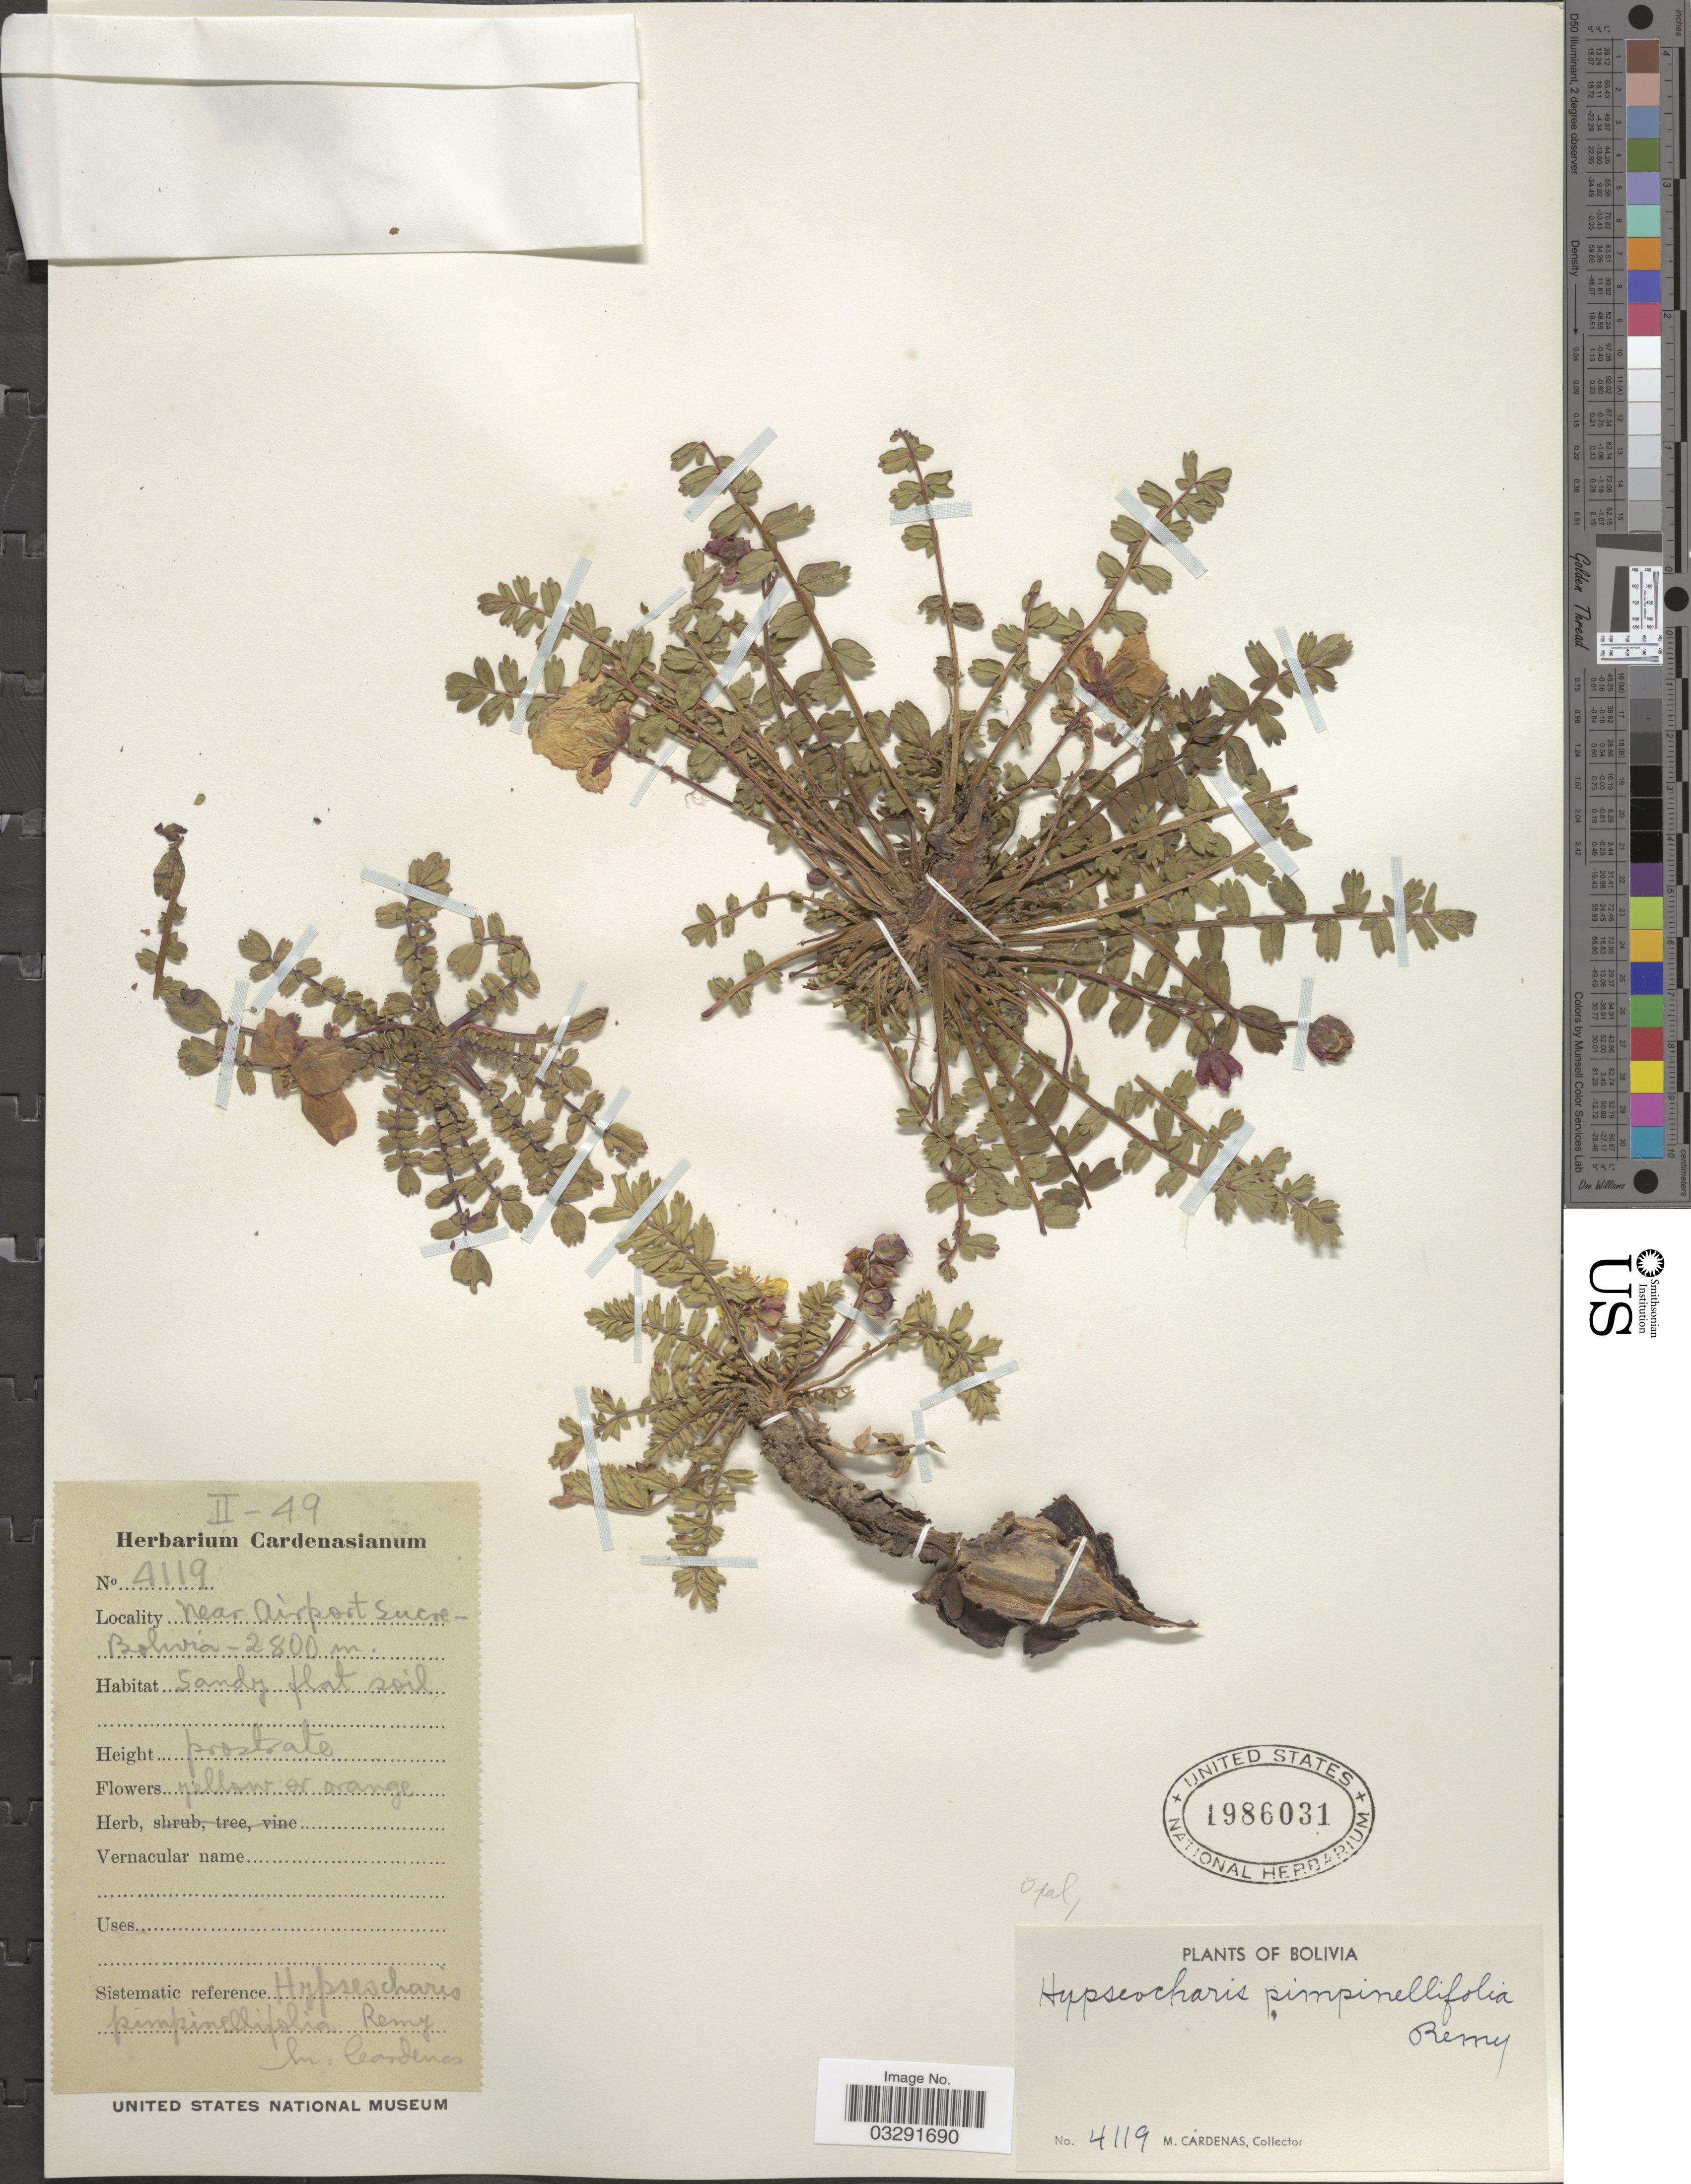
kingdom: Plantae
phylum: Tracheophyta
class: Magnoliopsida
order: Geraniales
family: Hypseocharitaceae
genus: Hypseocharis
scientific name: Hypseocharis pimpinellifolia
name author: J. Rémy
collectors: M. Cárdenas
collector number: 4119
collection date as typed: Transcribed d/m/y: /2/49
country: Bolivia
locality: Near Airport Sucre-Bolivia.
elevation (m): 2800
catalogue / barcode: US 1986031